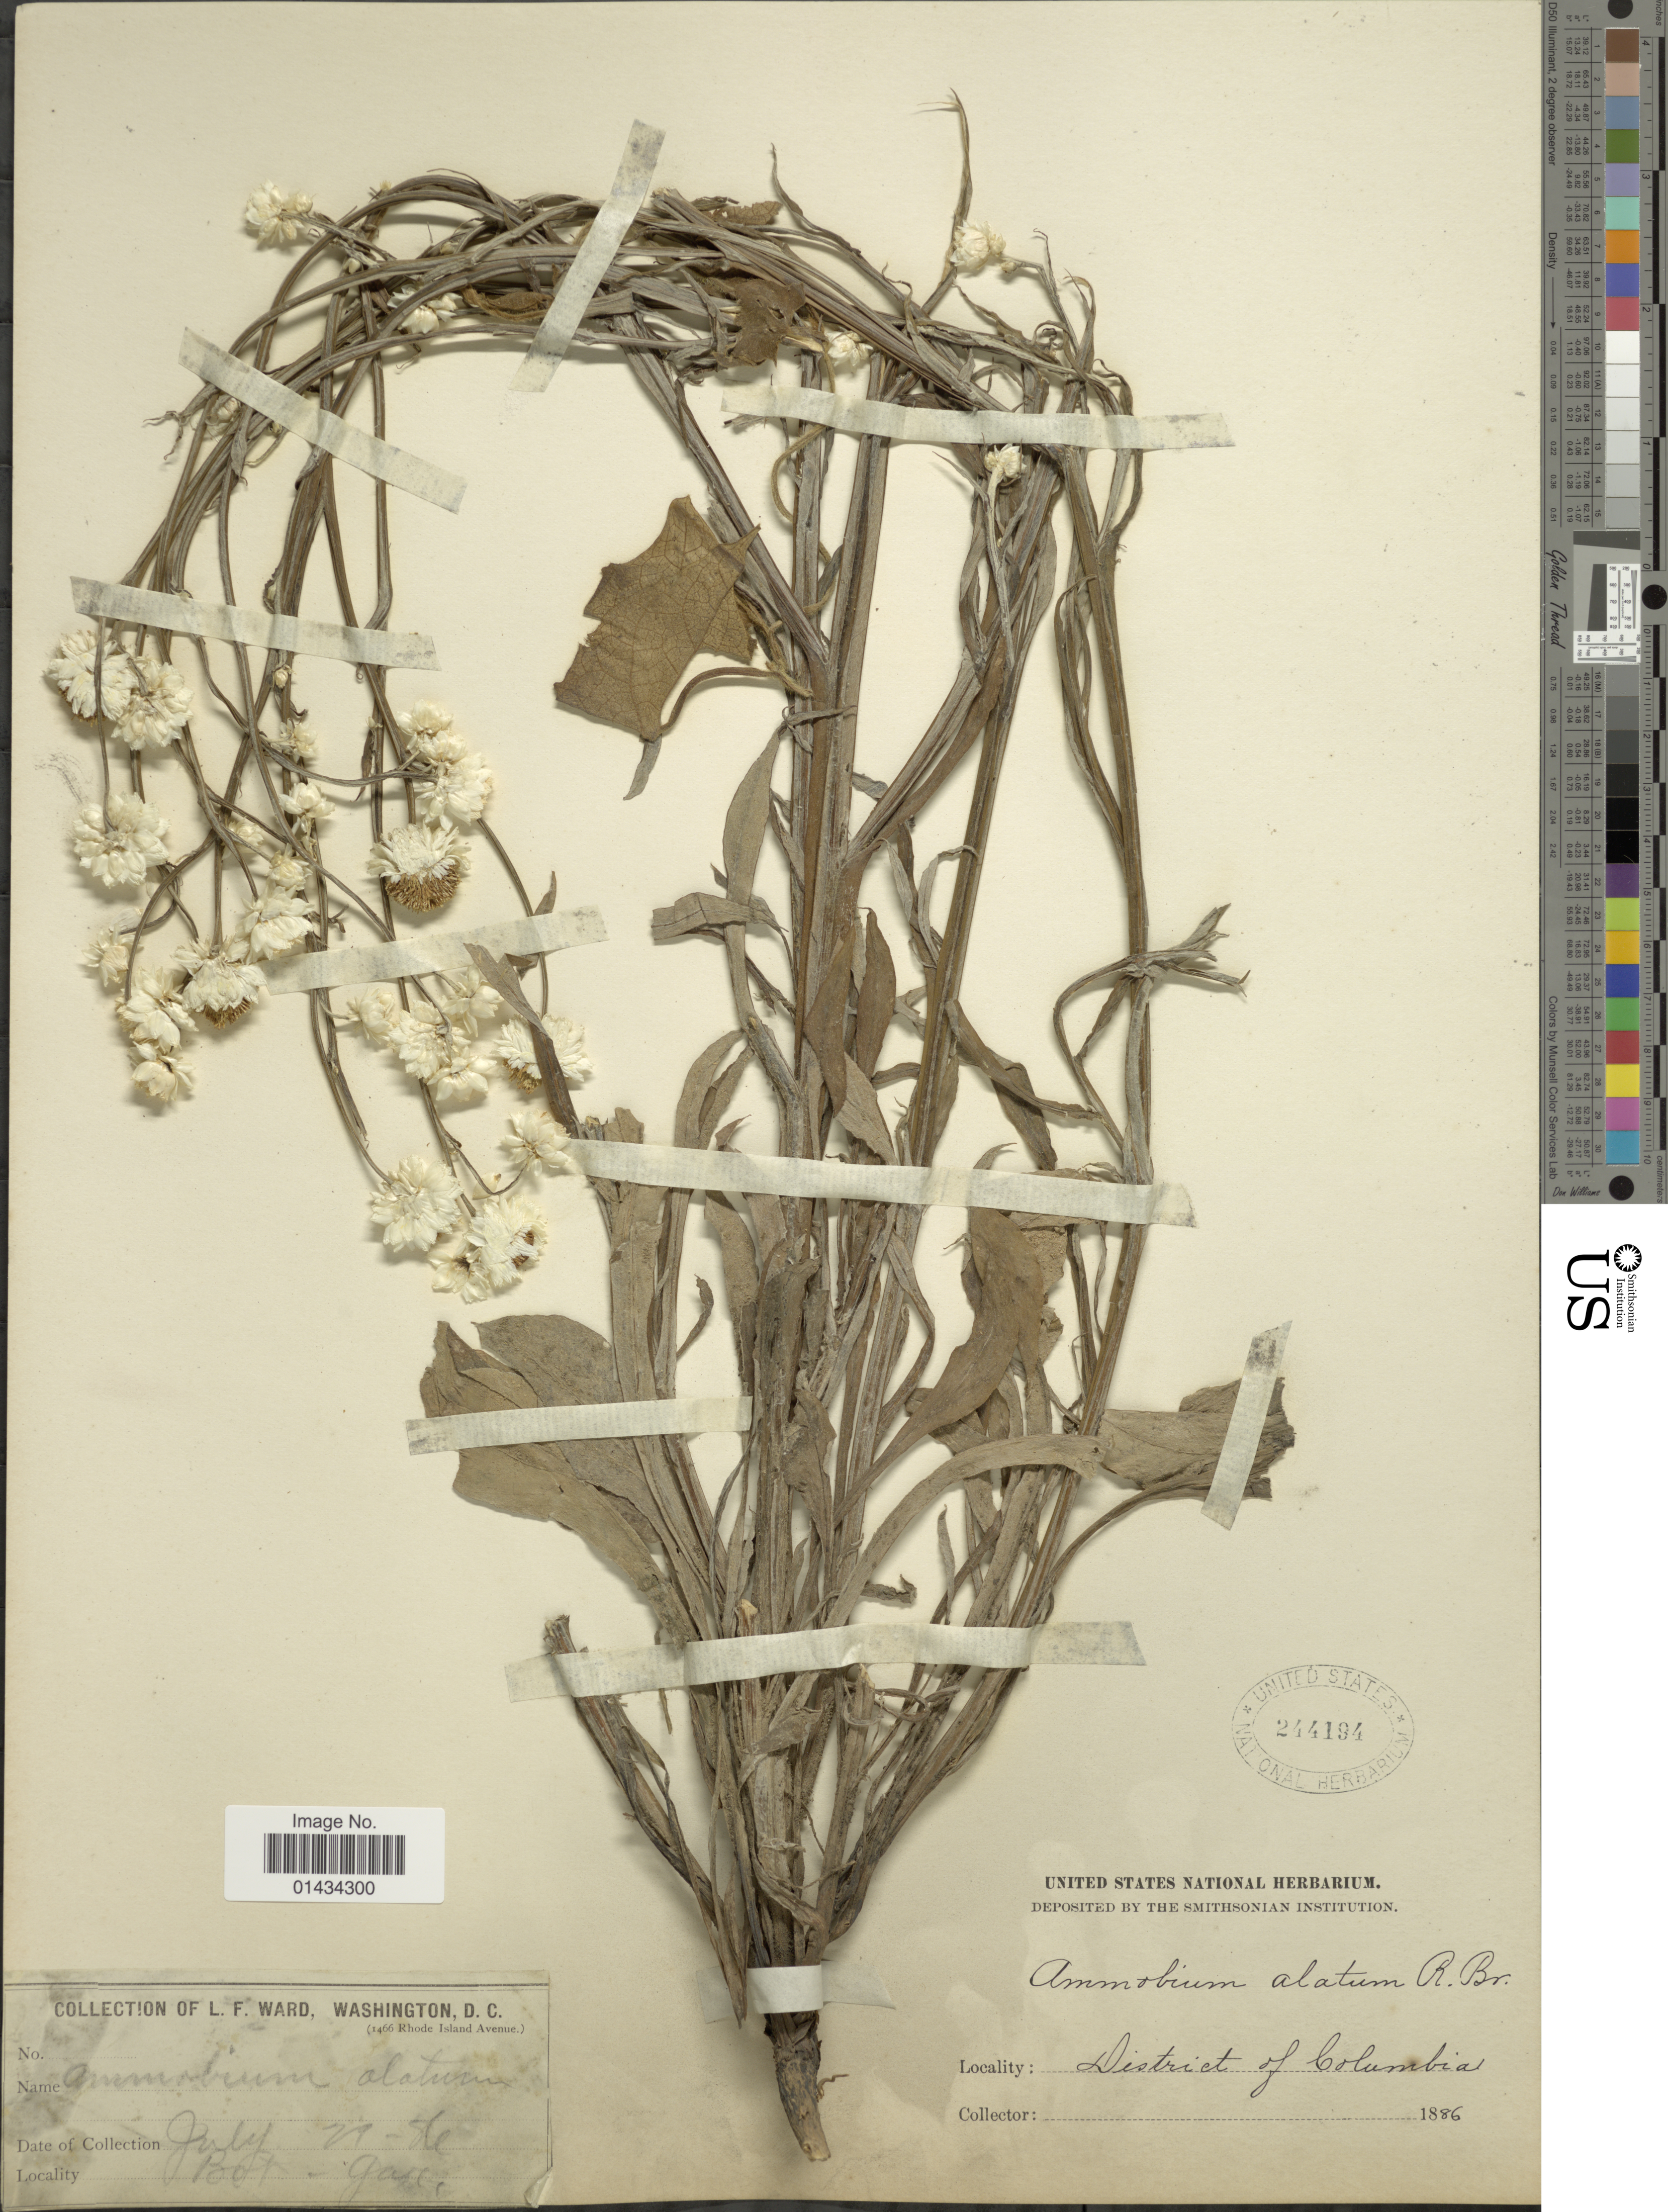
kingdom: Plantae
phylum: Tracheophyta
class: Magnoliopsida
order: Asterales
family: Asteraceae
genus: Ammobium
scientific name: Ammobium alatum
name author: R. Br.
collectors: L. Ward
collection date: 1886-07-29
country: United States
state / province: District of Columbia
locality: Bot. Gar.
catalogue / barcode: US 244194